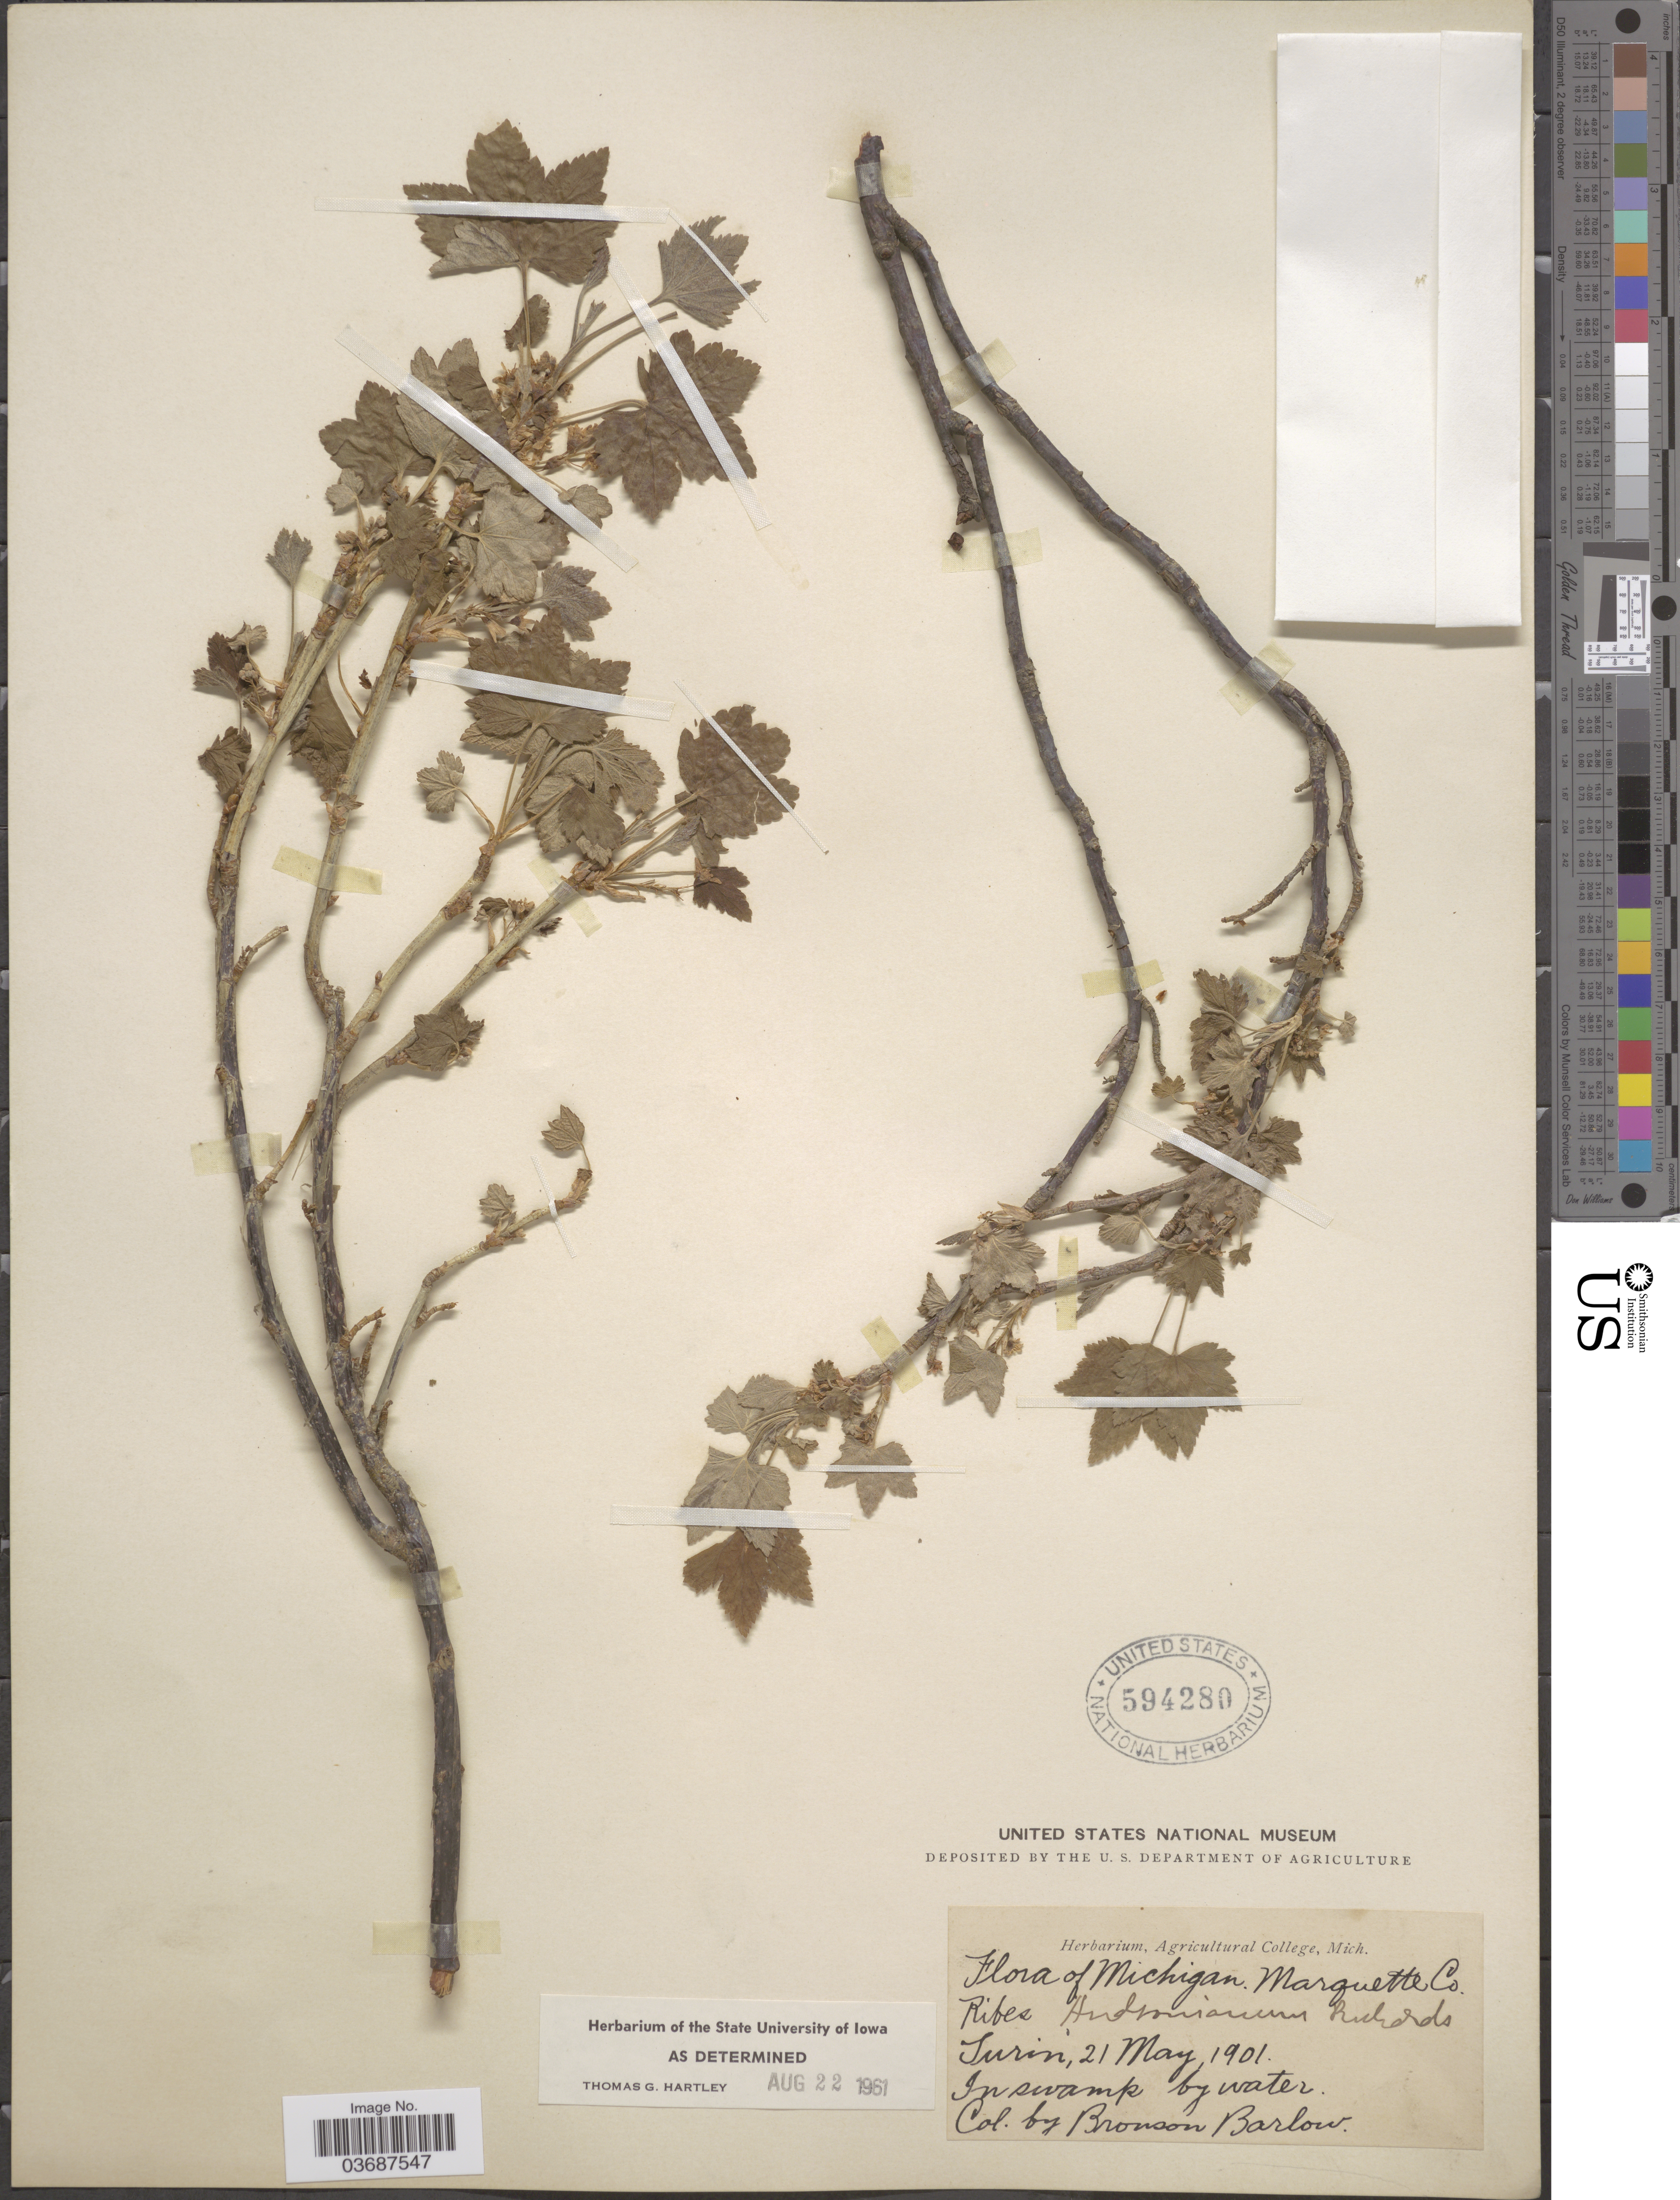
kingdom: Plantae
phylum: Tracheophyta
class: Magnoliopsida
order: Saxifragales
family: Grossulariaceae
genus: Ribes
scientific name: Ribes hudsonianum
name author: Richardson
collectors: Barlow, B.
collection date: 1901-05-21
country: United States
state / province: Michigan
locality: Marquette Co. Turin.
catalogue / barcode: US 594280